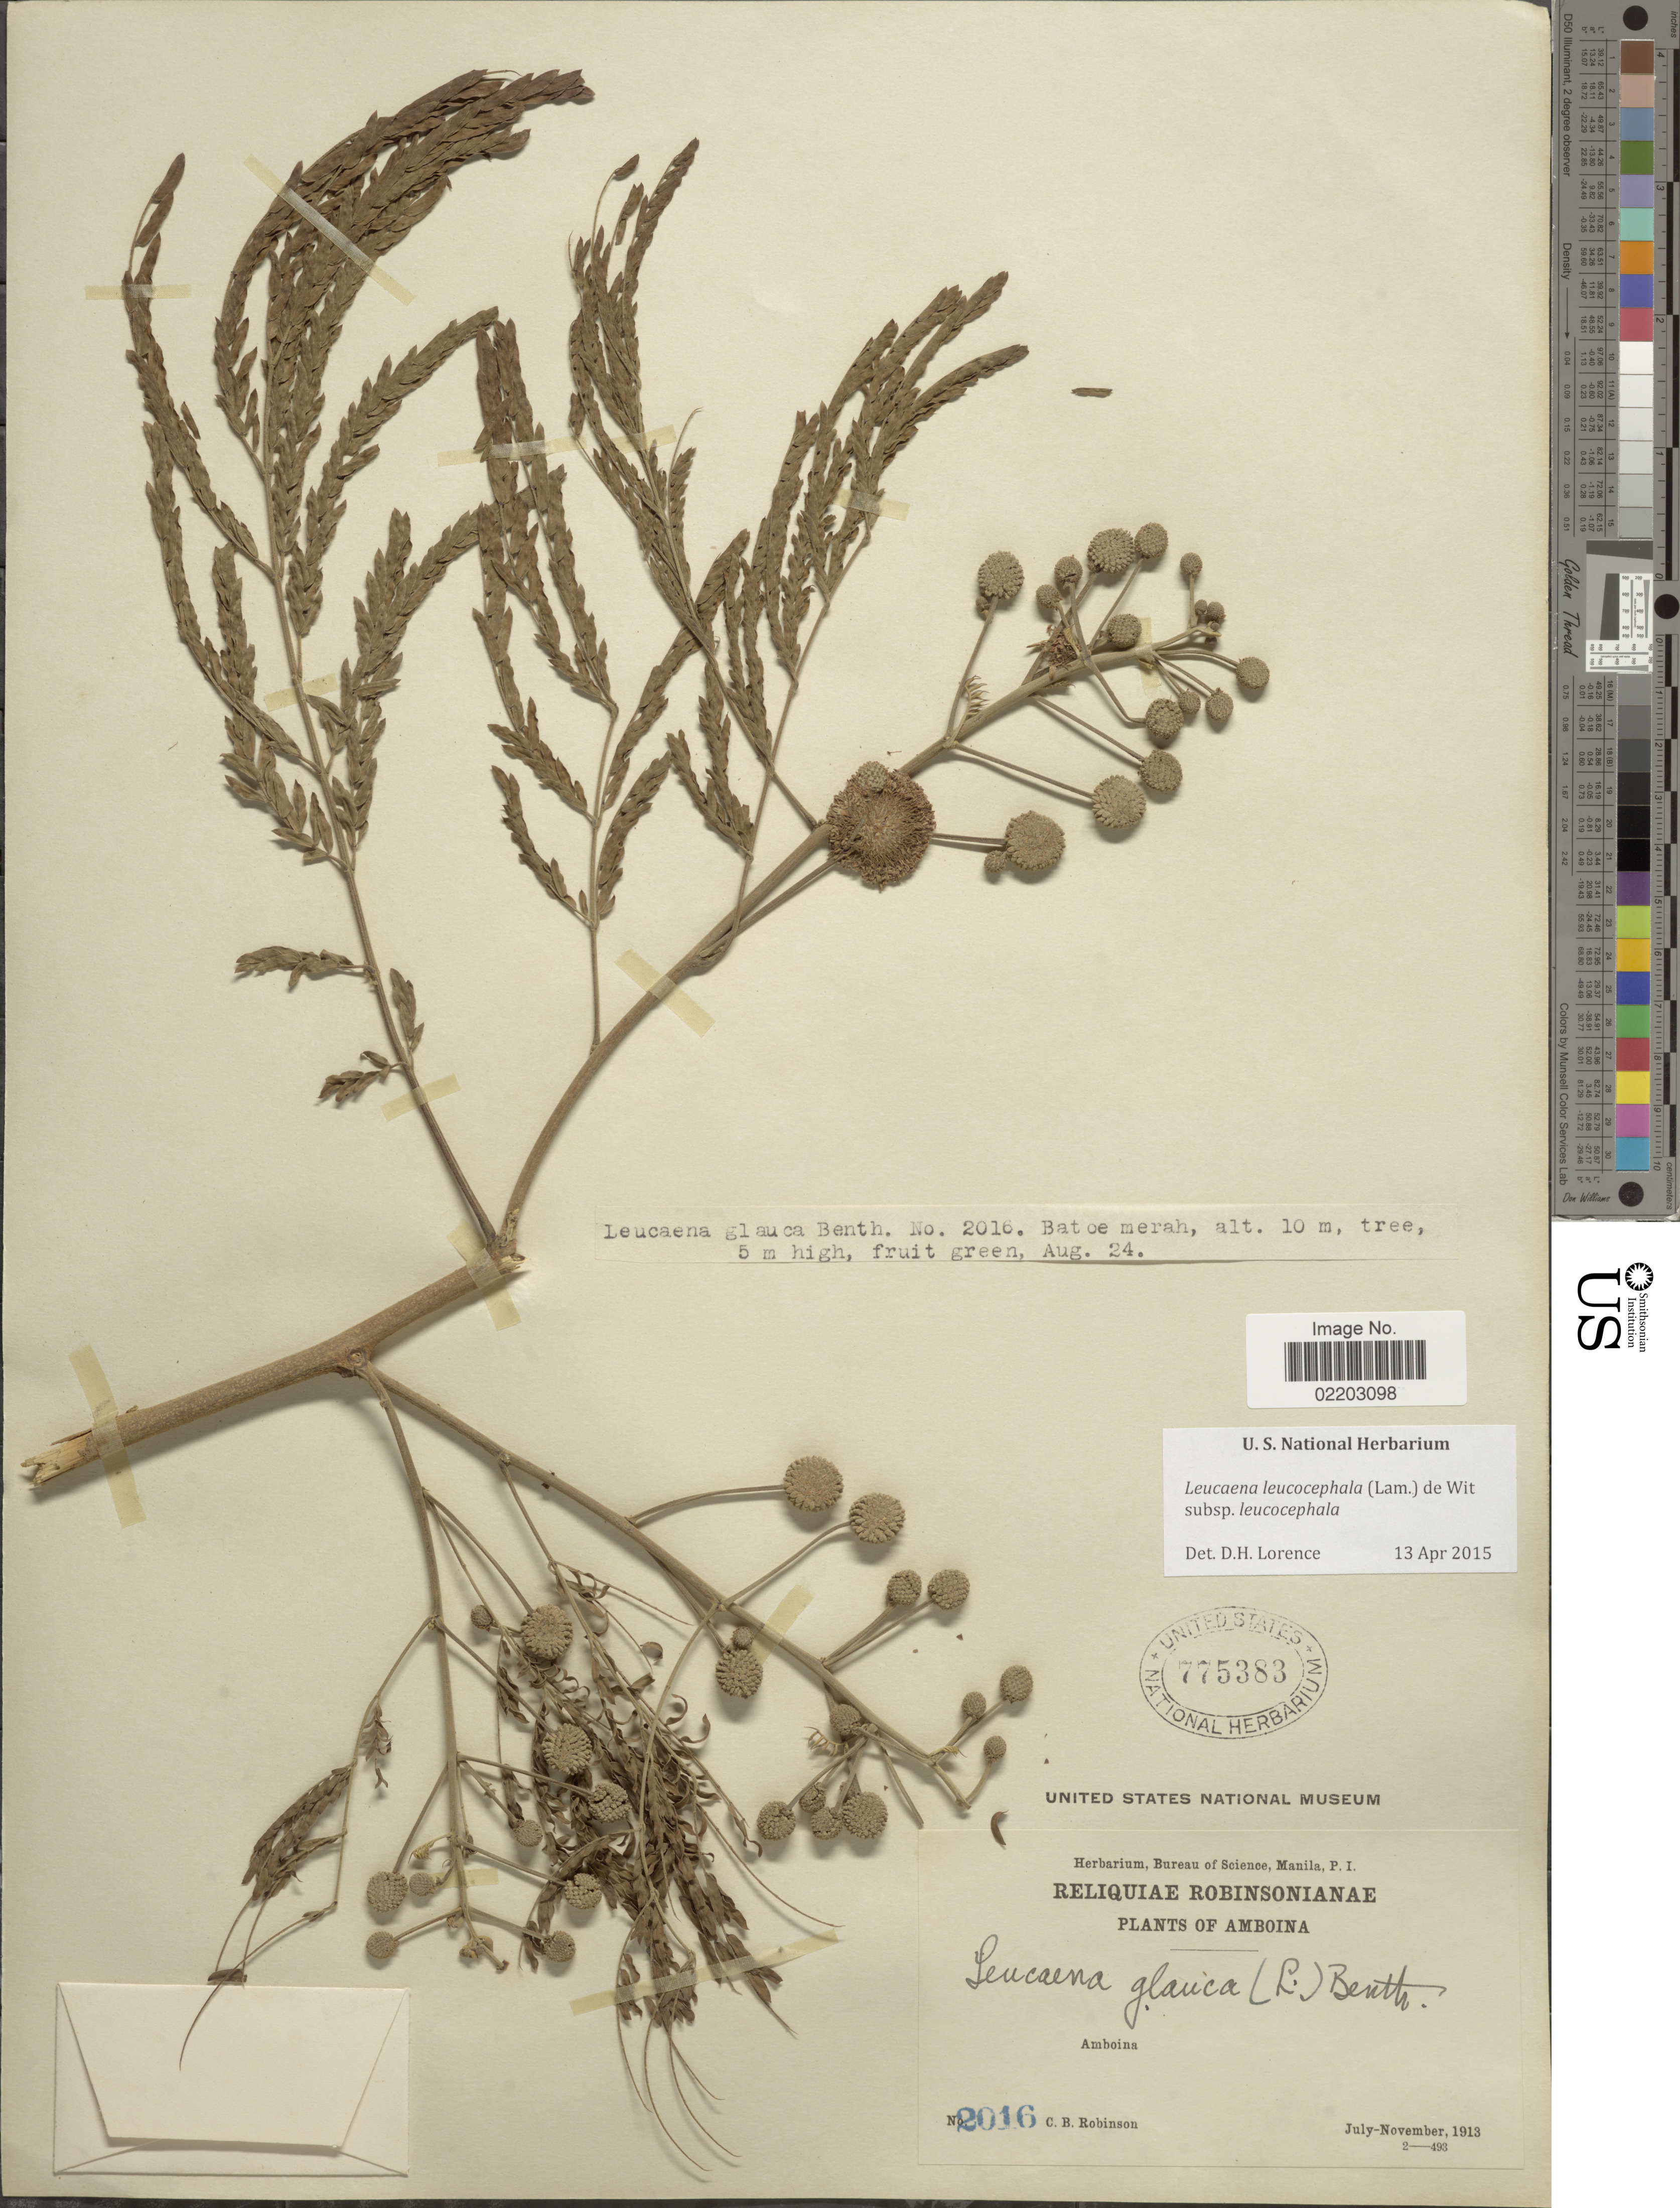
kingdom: Plantae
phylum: Tracheophyta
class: Magnoliopsida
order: Fabales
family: Fabaceae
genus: Leucaena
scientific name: Leucaena leucocephala subsp. leucocephala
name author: (Lam.) de Wit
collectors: C. Robinson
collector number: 2016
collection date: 1913-07/1913-11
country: Indonesia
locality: Amboina.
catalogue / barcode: US 775383